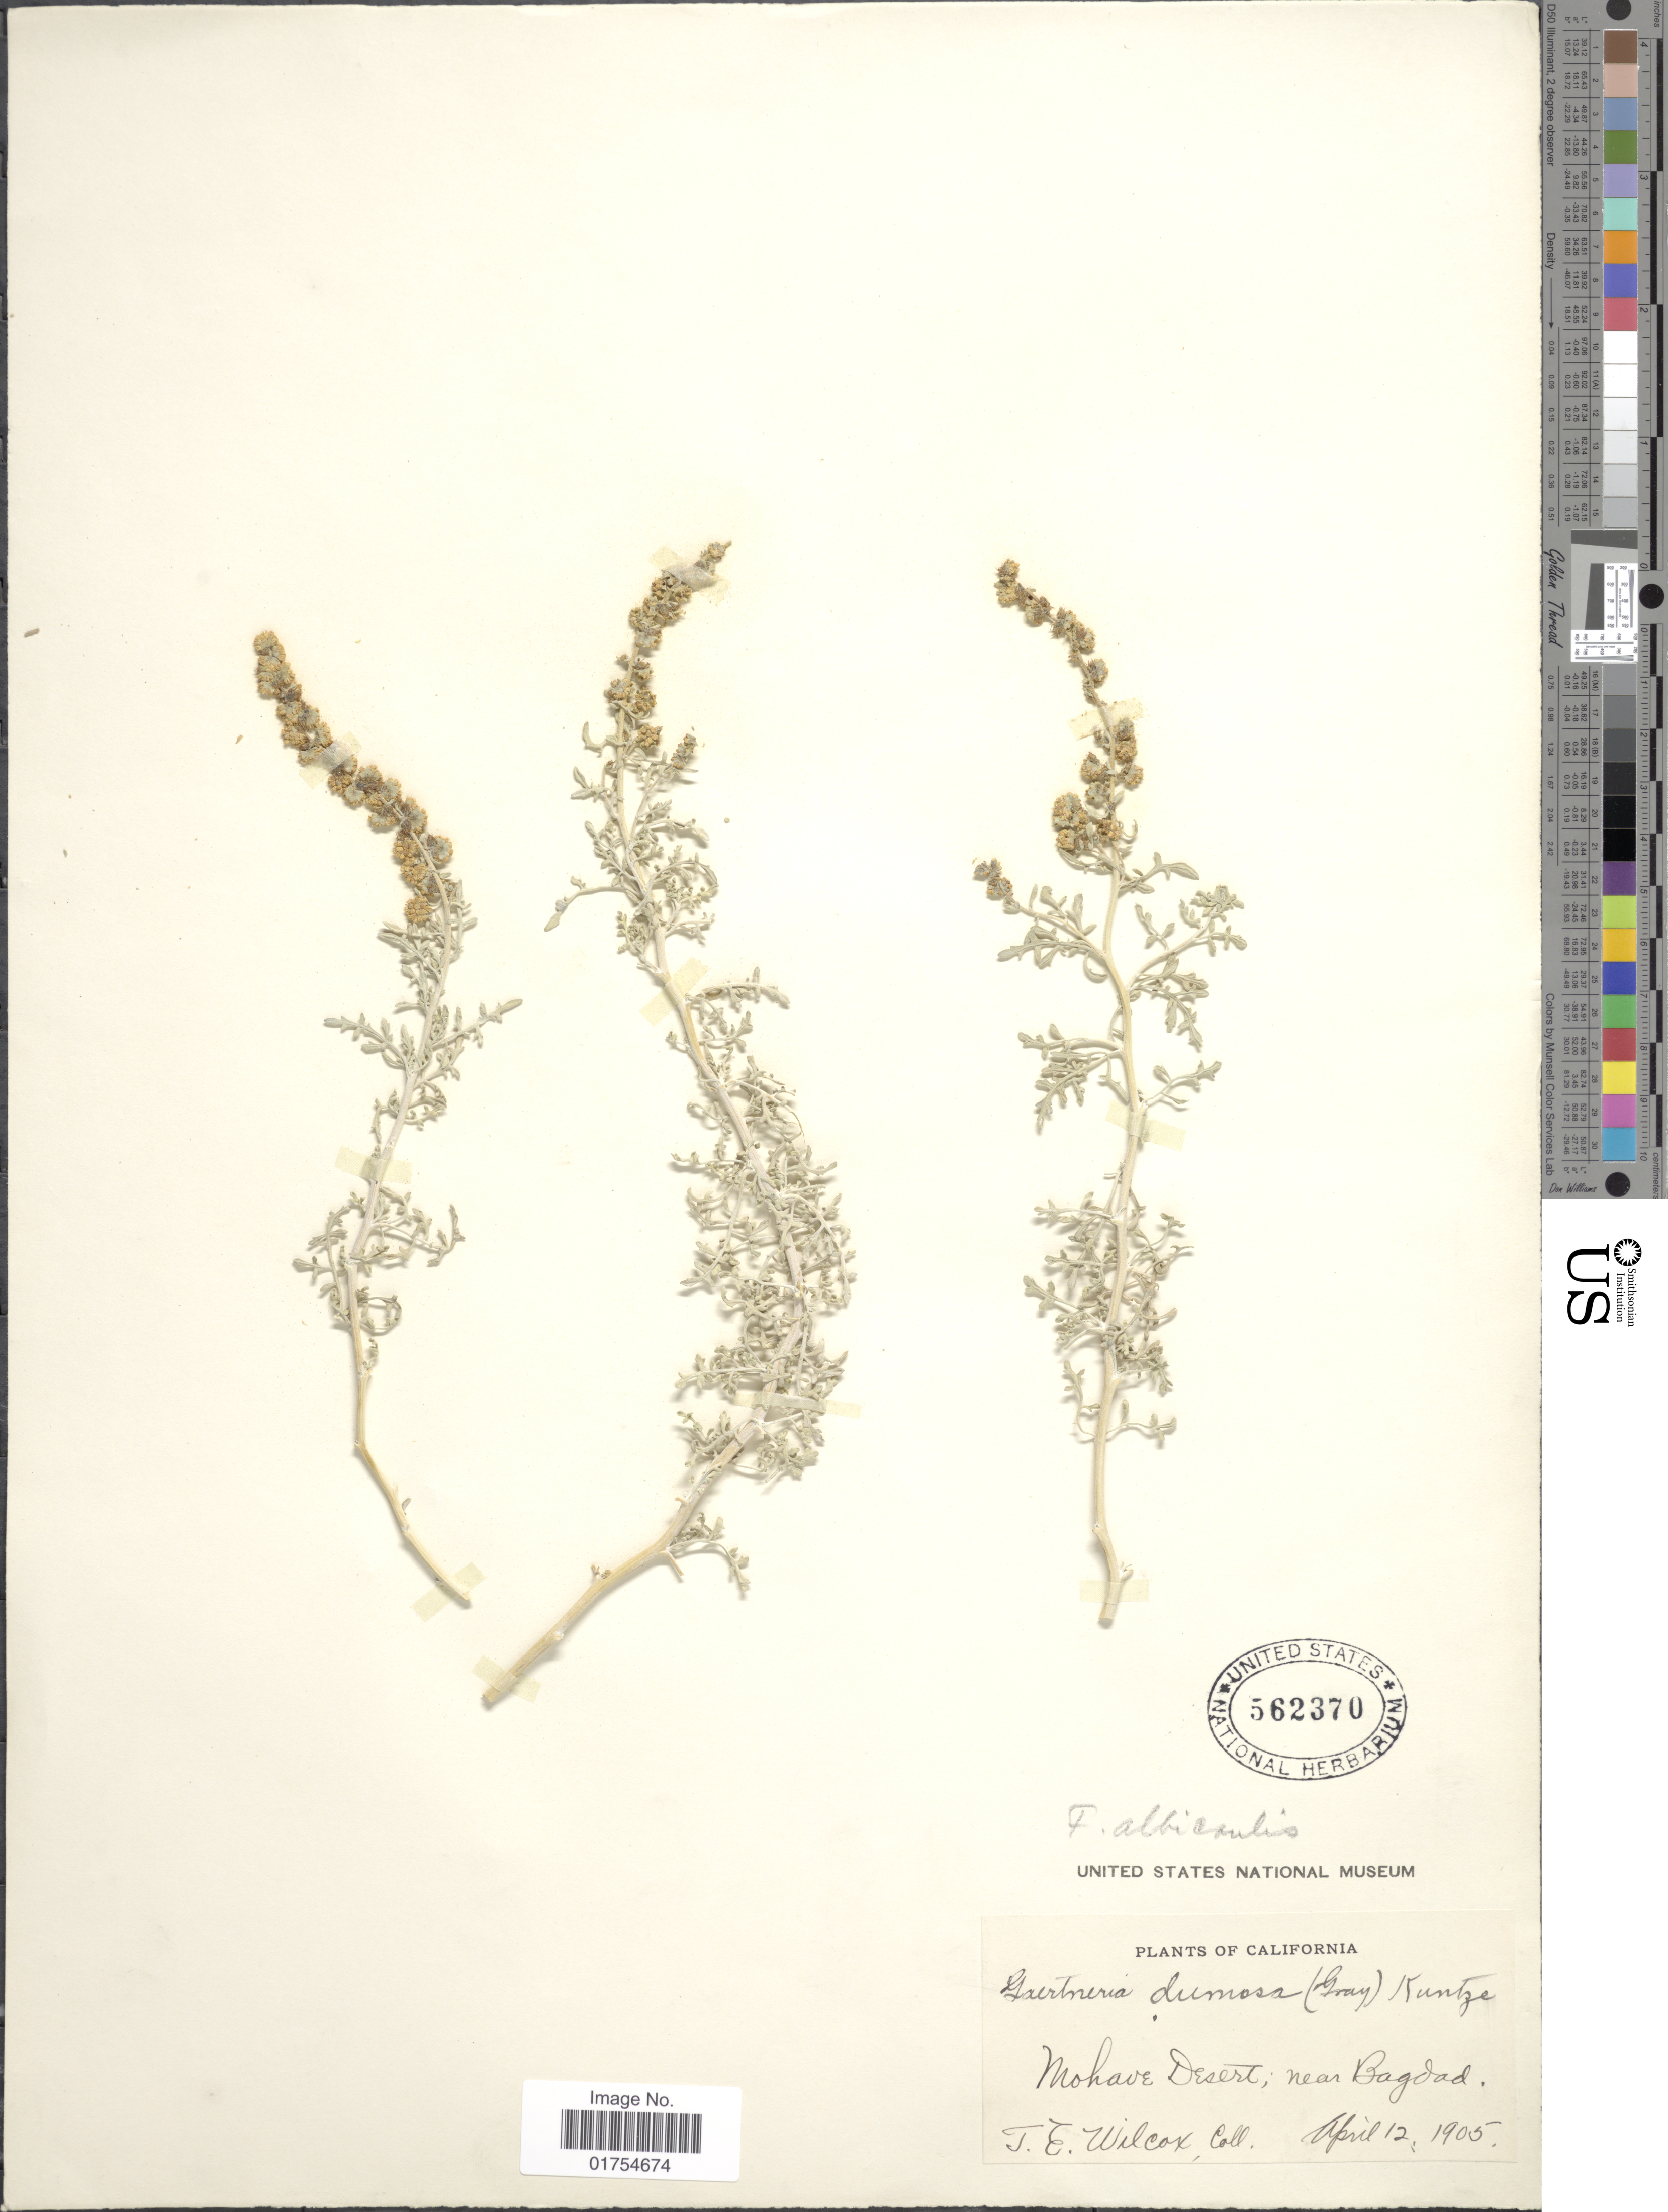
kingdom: Plantae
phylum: Tracheophyta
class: Magnoliopsida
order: Asterales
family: Asteraceae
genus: Franseria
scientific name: Franseria dumosa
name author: A. Gray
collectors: T. E. Wilcox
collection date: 1905-04-12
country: United States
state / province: California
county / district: Kern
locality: Mohave Desert; near Bagdad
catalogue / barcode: US 562370